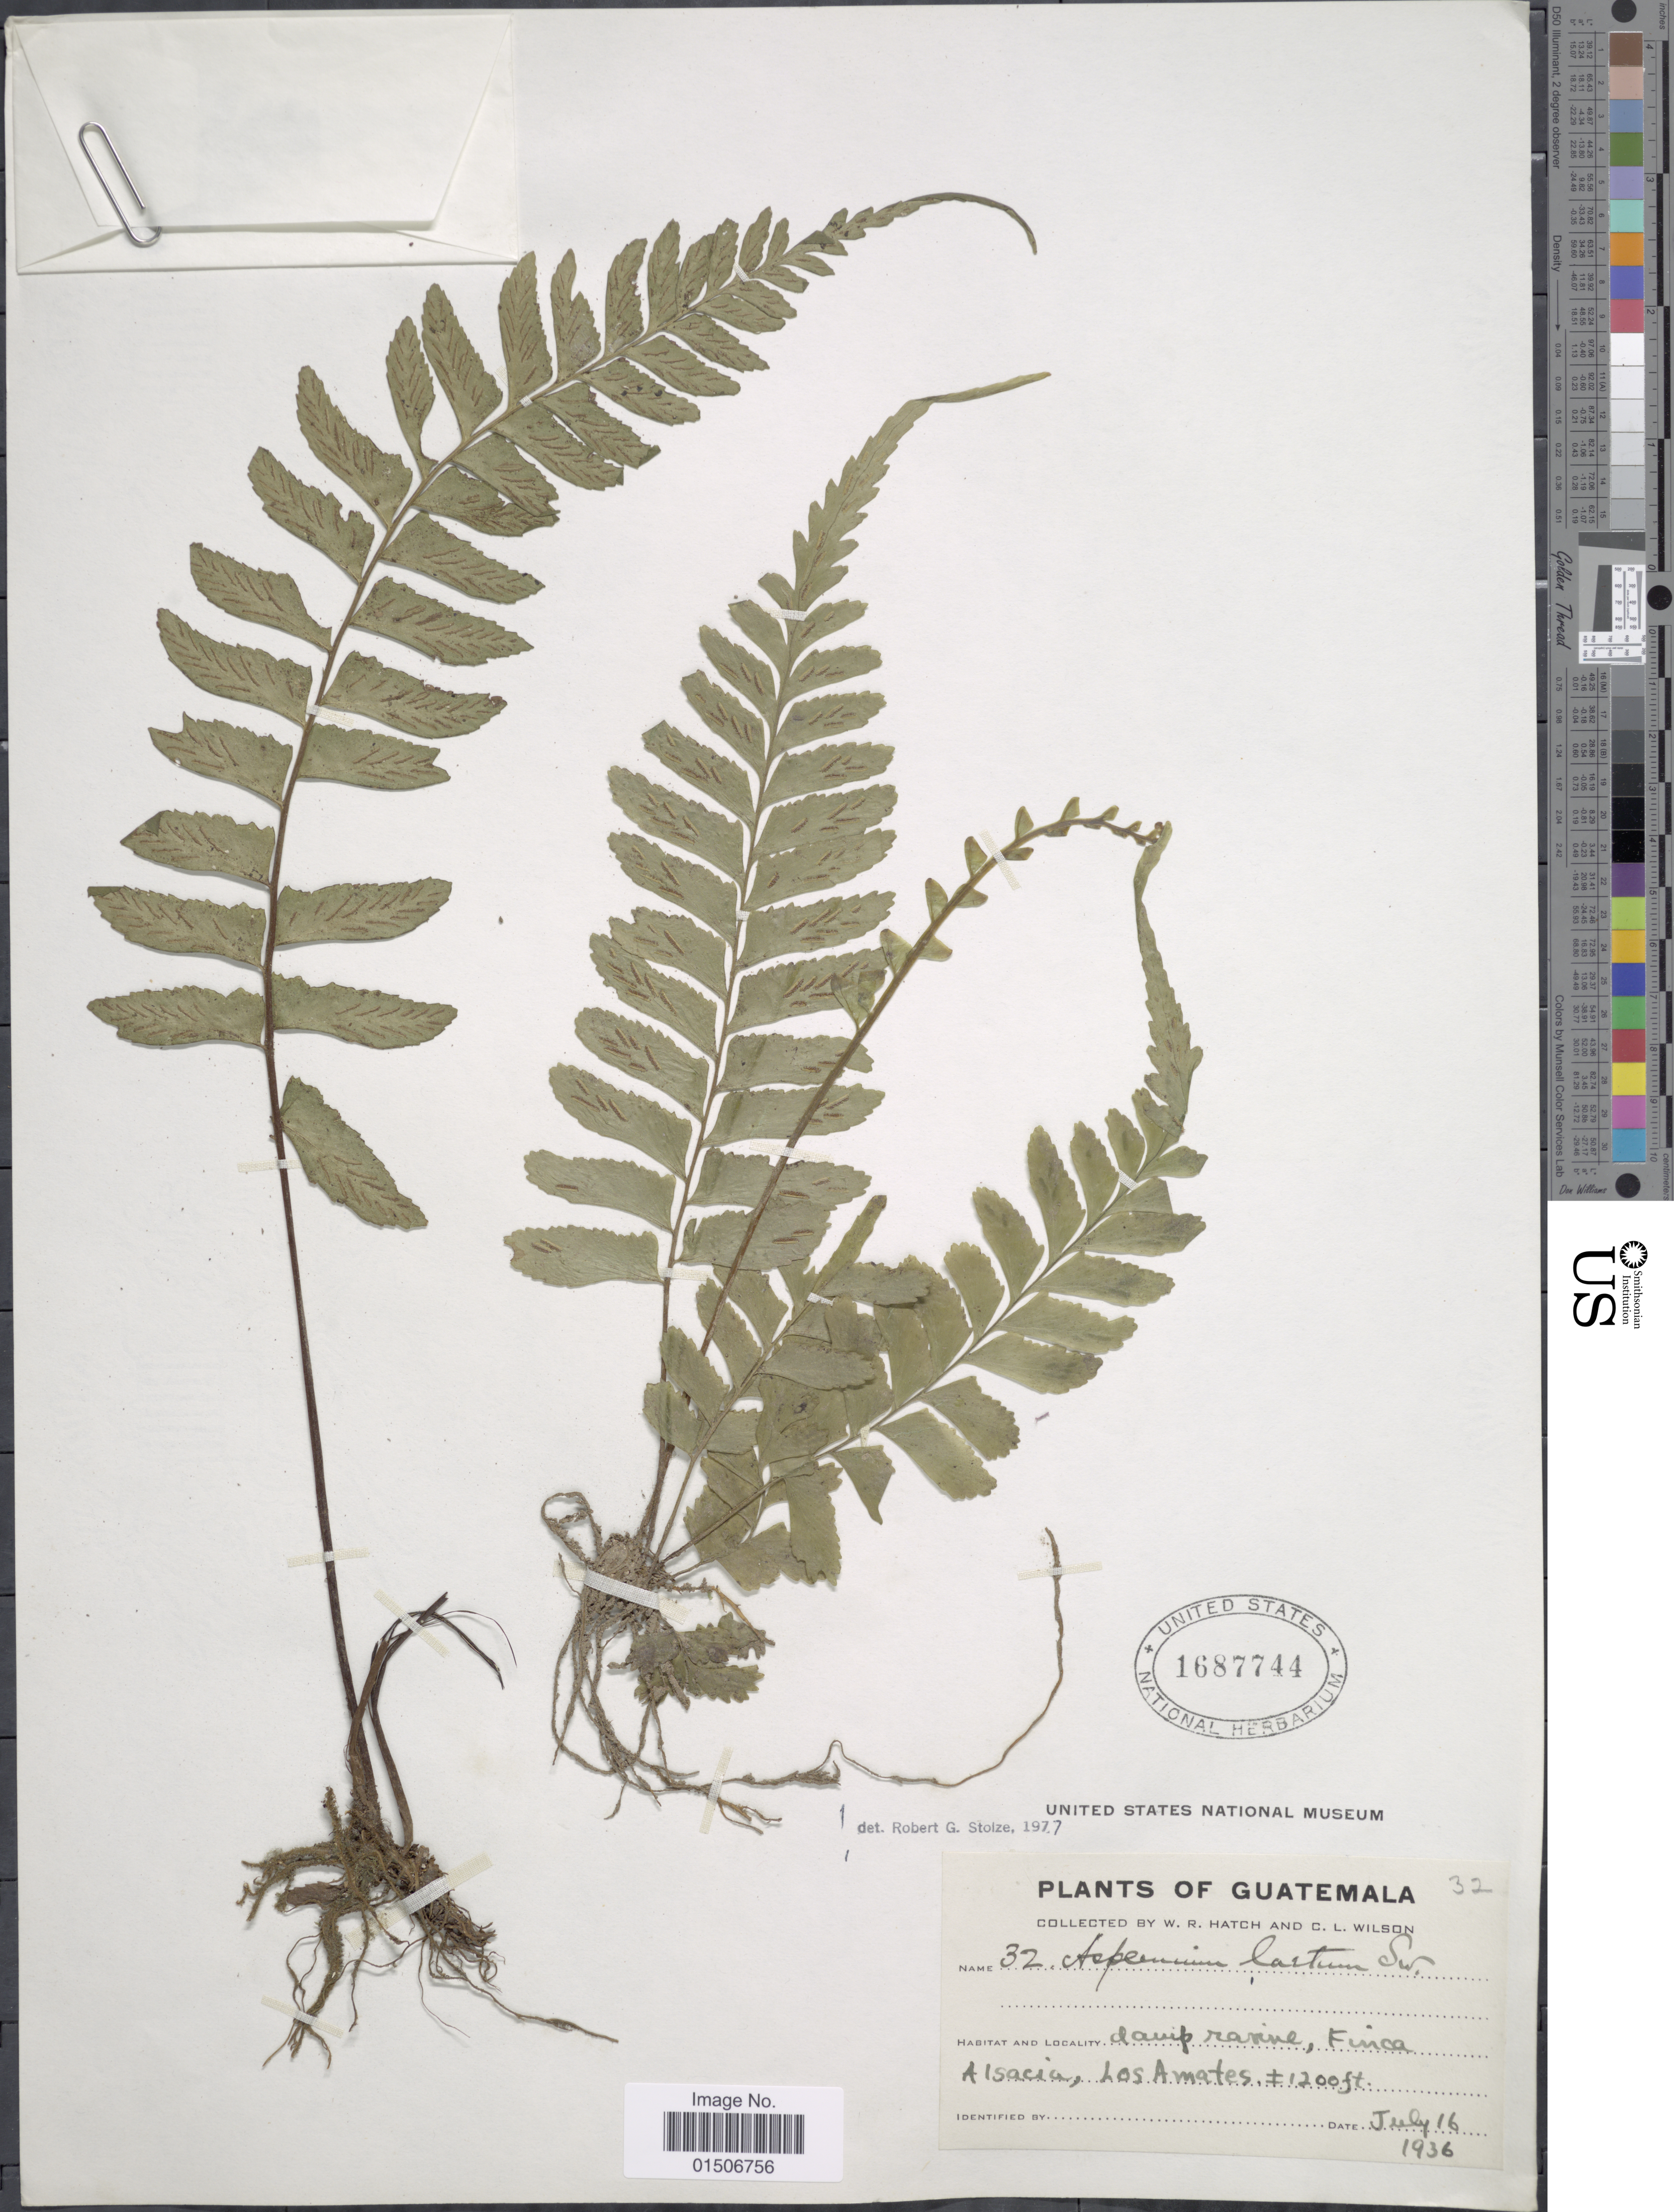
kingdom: Plantae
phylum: Tracheophyta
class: Polypodiopsida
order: Polypodiales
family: Aspleniaceae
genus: Asplenium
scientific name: Asplenium laetum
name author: Sw.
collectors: W. Hatch & C. L. Wilson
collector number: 32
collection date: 1936-07-16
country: Guatemala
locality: Damp ravine, Finca Alsacia, Los Amates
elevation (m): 366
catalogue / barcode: US 1687744